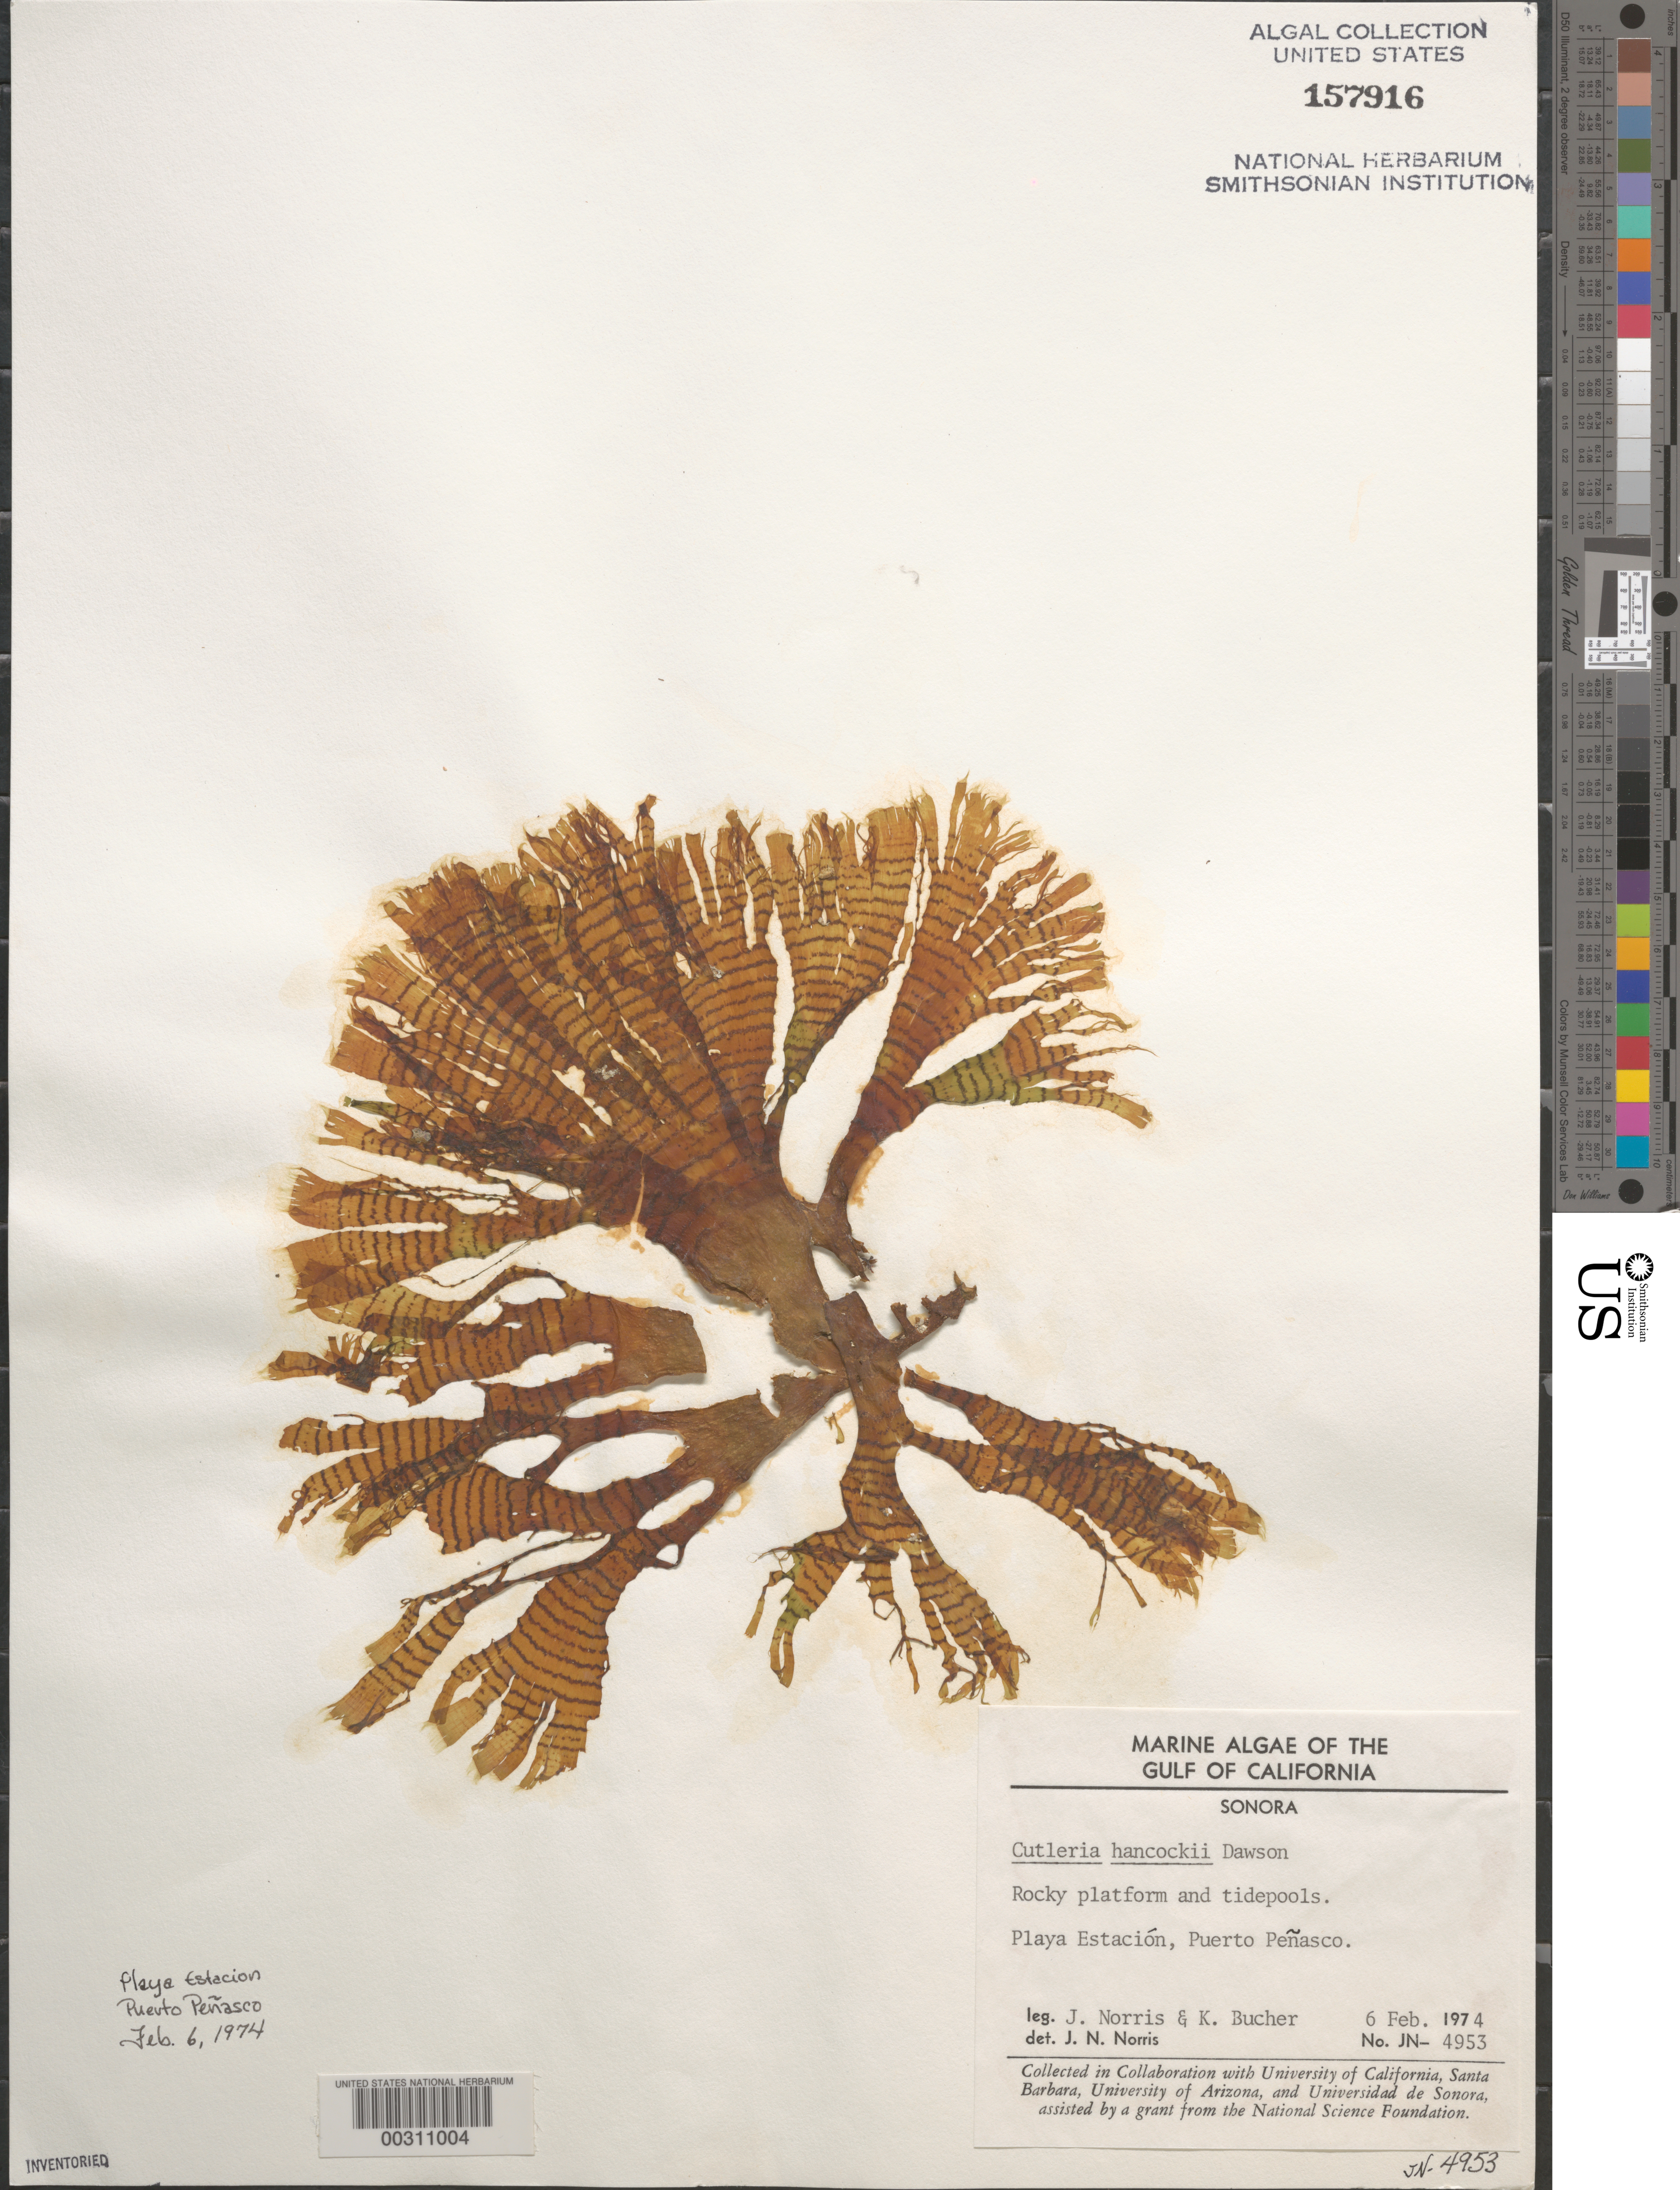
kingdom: Chromista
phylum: Ochrophyta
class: Phaeophyceae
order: Cutleriales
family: Cutleriaceae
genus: Cutleria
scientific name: Cutleria hancockii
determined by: Norris, James N.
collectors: J. N. Norris & K. E. Bucher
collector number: JN-4953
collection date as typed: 06 Feb 1974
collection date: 1974-02-06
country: Mexico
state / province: Sonora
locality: Playa Estacion, Puerto Penasco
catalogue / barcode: US 157916